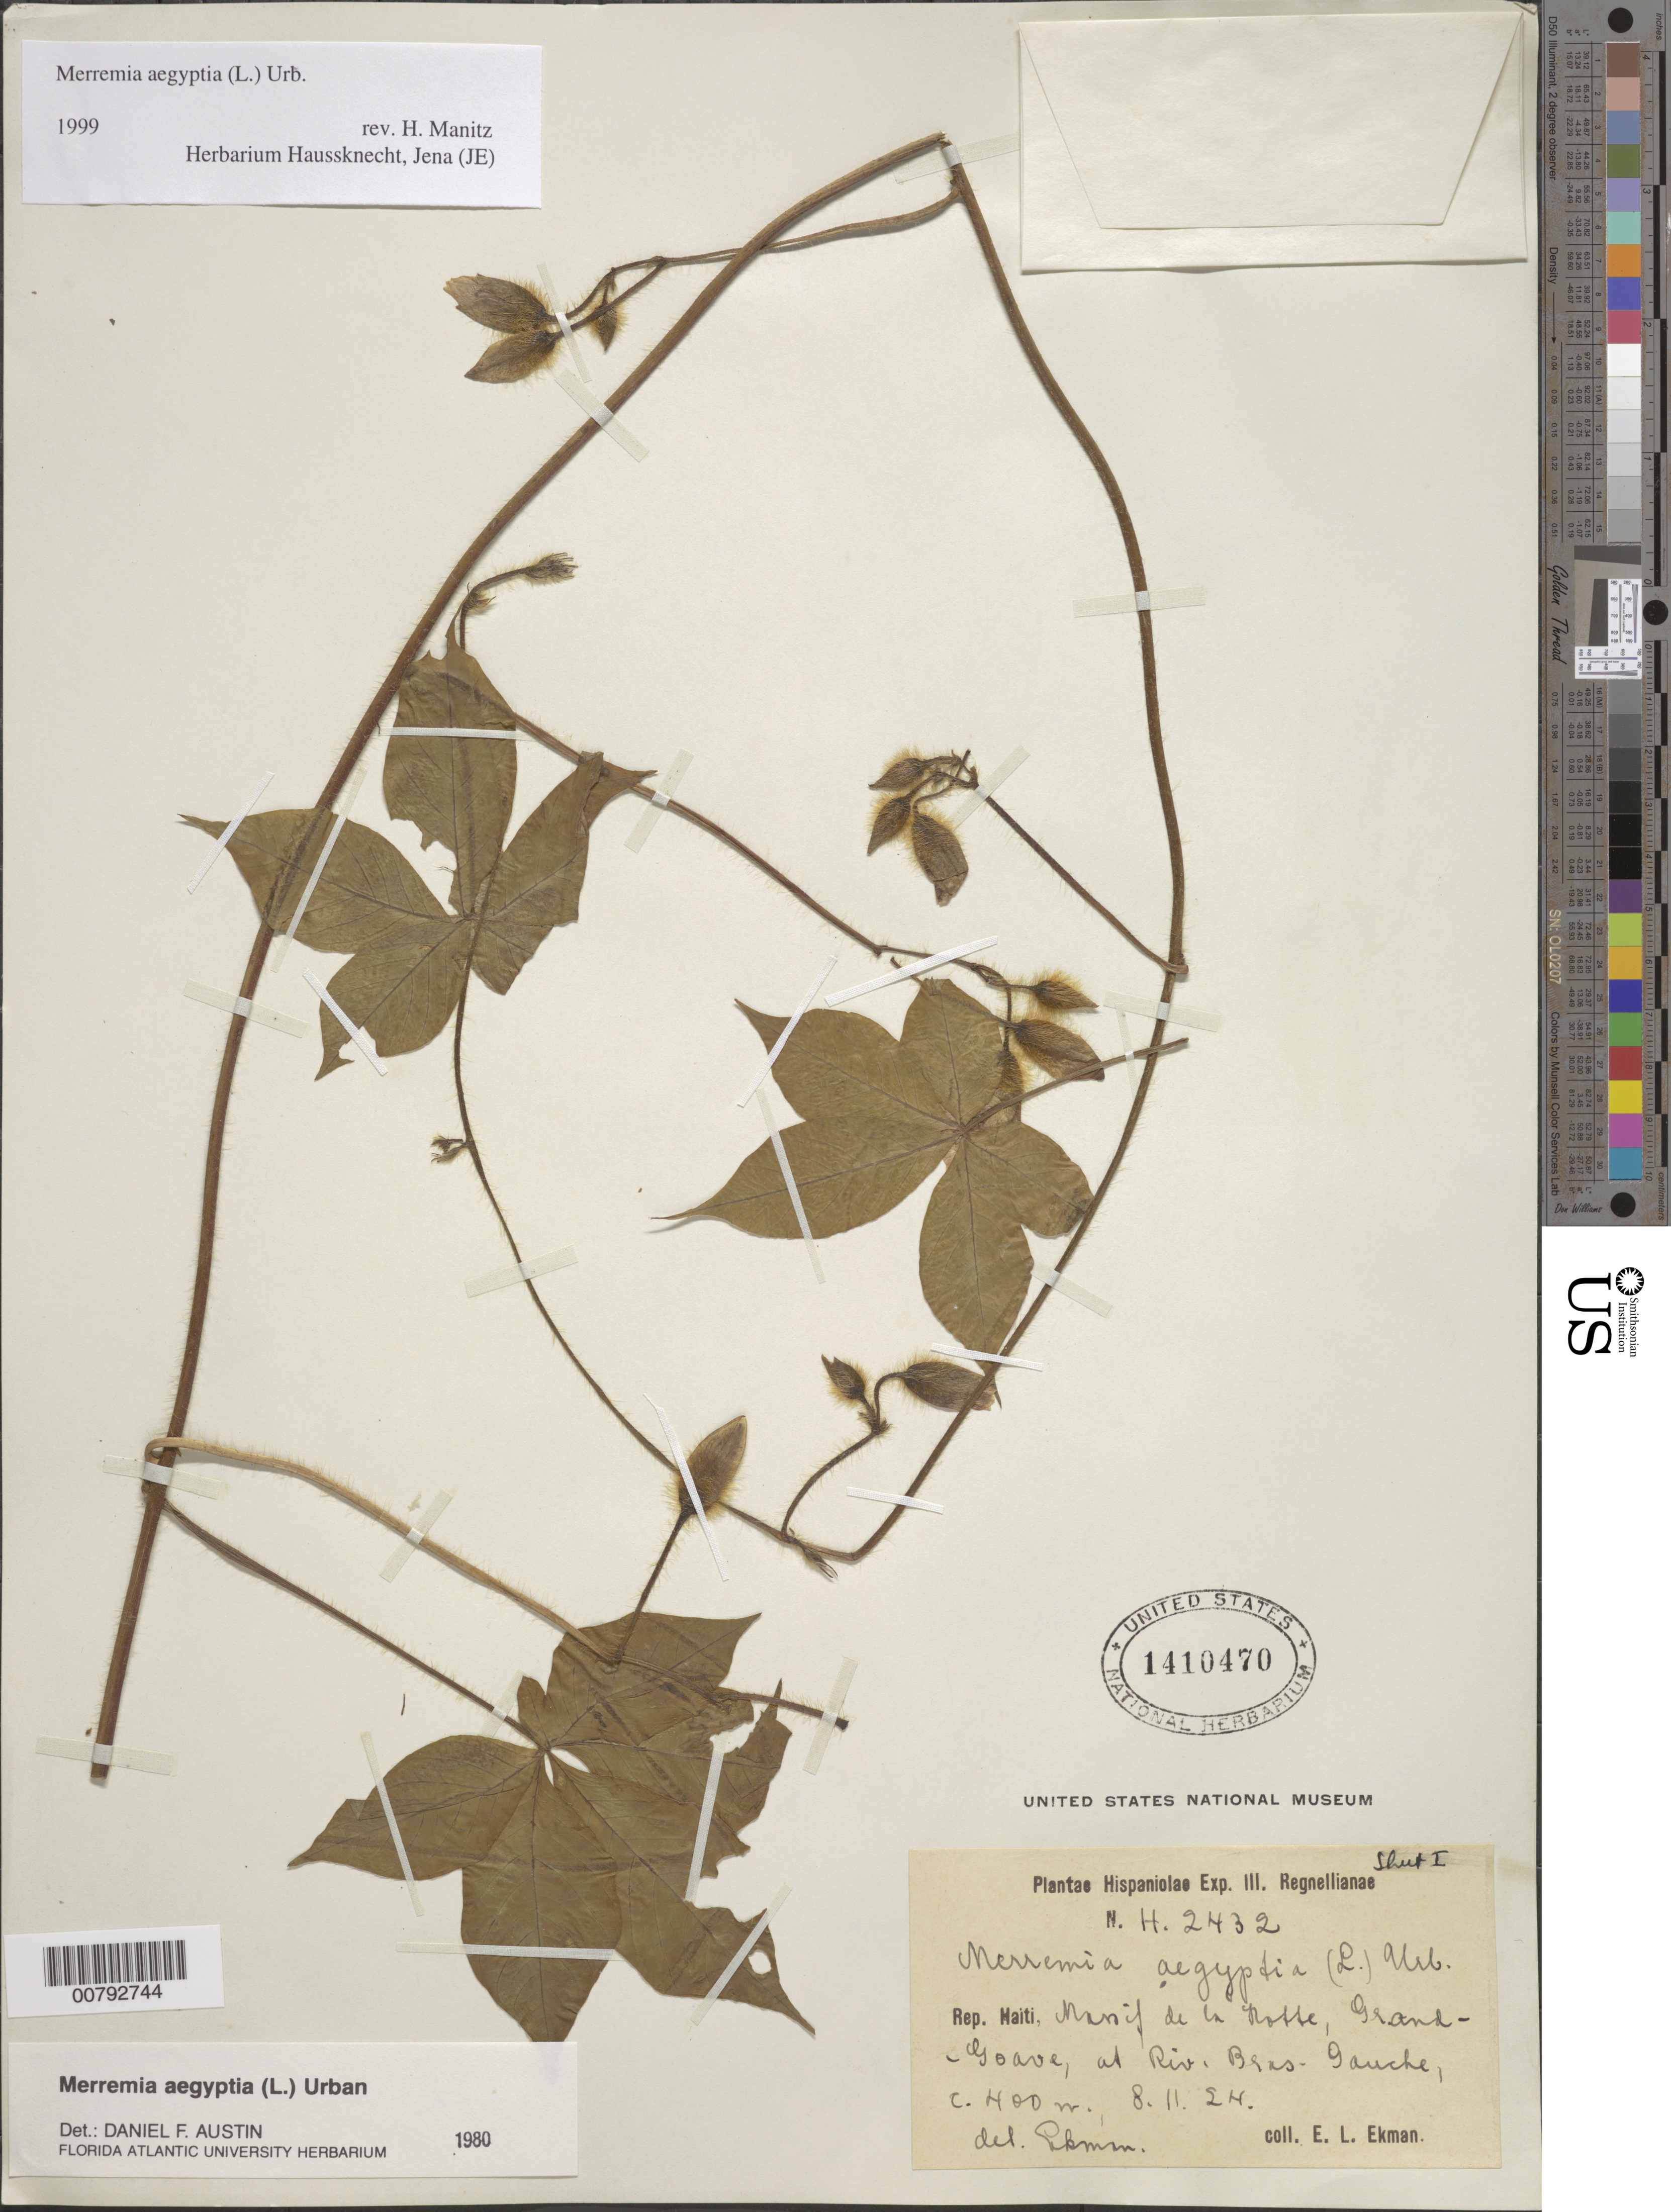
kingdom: Plantae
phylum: Tracheophyta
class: Magnoliopsida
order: Solanales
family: Convolvulaceae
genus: Distimake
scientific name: Distimake aegyptius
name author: (L.) A. R. Simões & Staples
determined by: Strong, Mark T., (BOT), Smithsonian Institution - National Museum of Natural History (UNITED STATES)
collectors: E. L. Ekman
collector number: H 2432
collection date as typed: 08 Nov 1924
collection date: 1924-11-08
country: Haiti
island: Hispaniola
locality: Massif de la Hotte, Grand Goave, at Riv Bras Ganche.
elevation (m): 400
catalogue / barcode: US 1410470